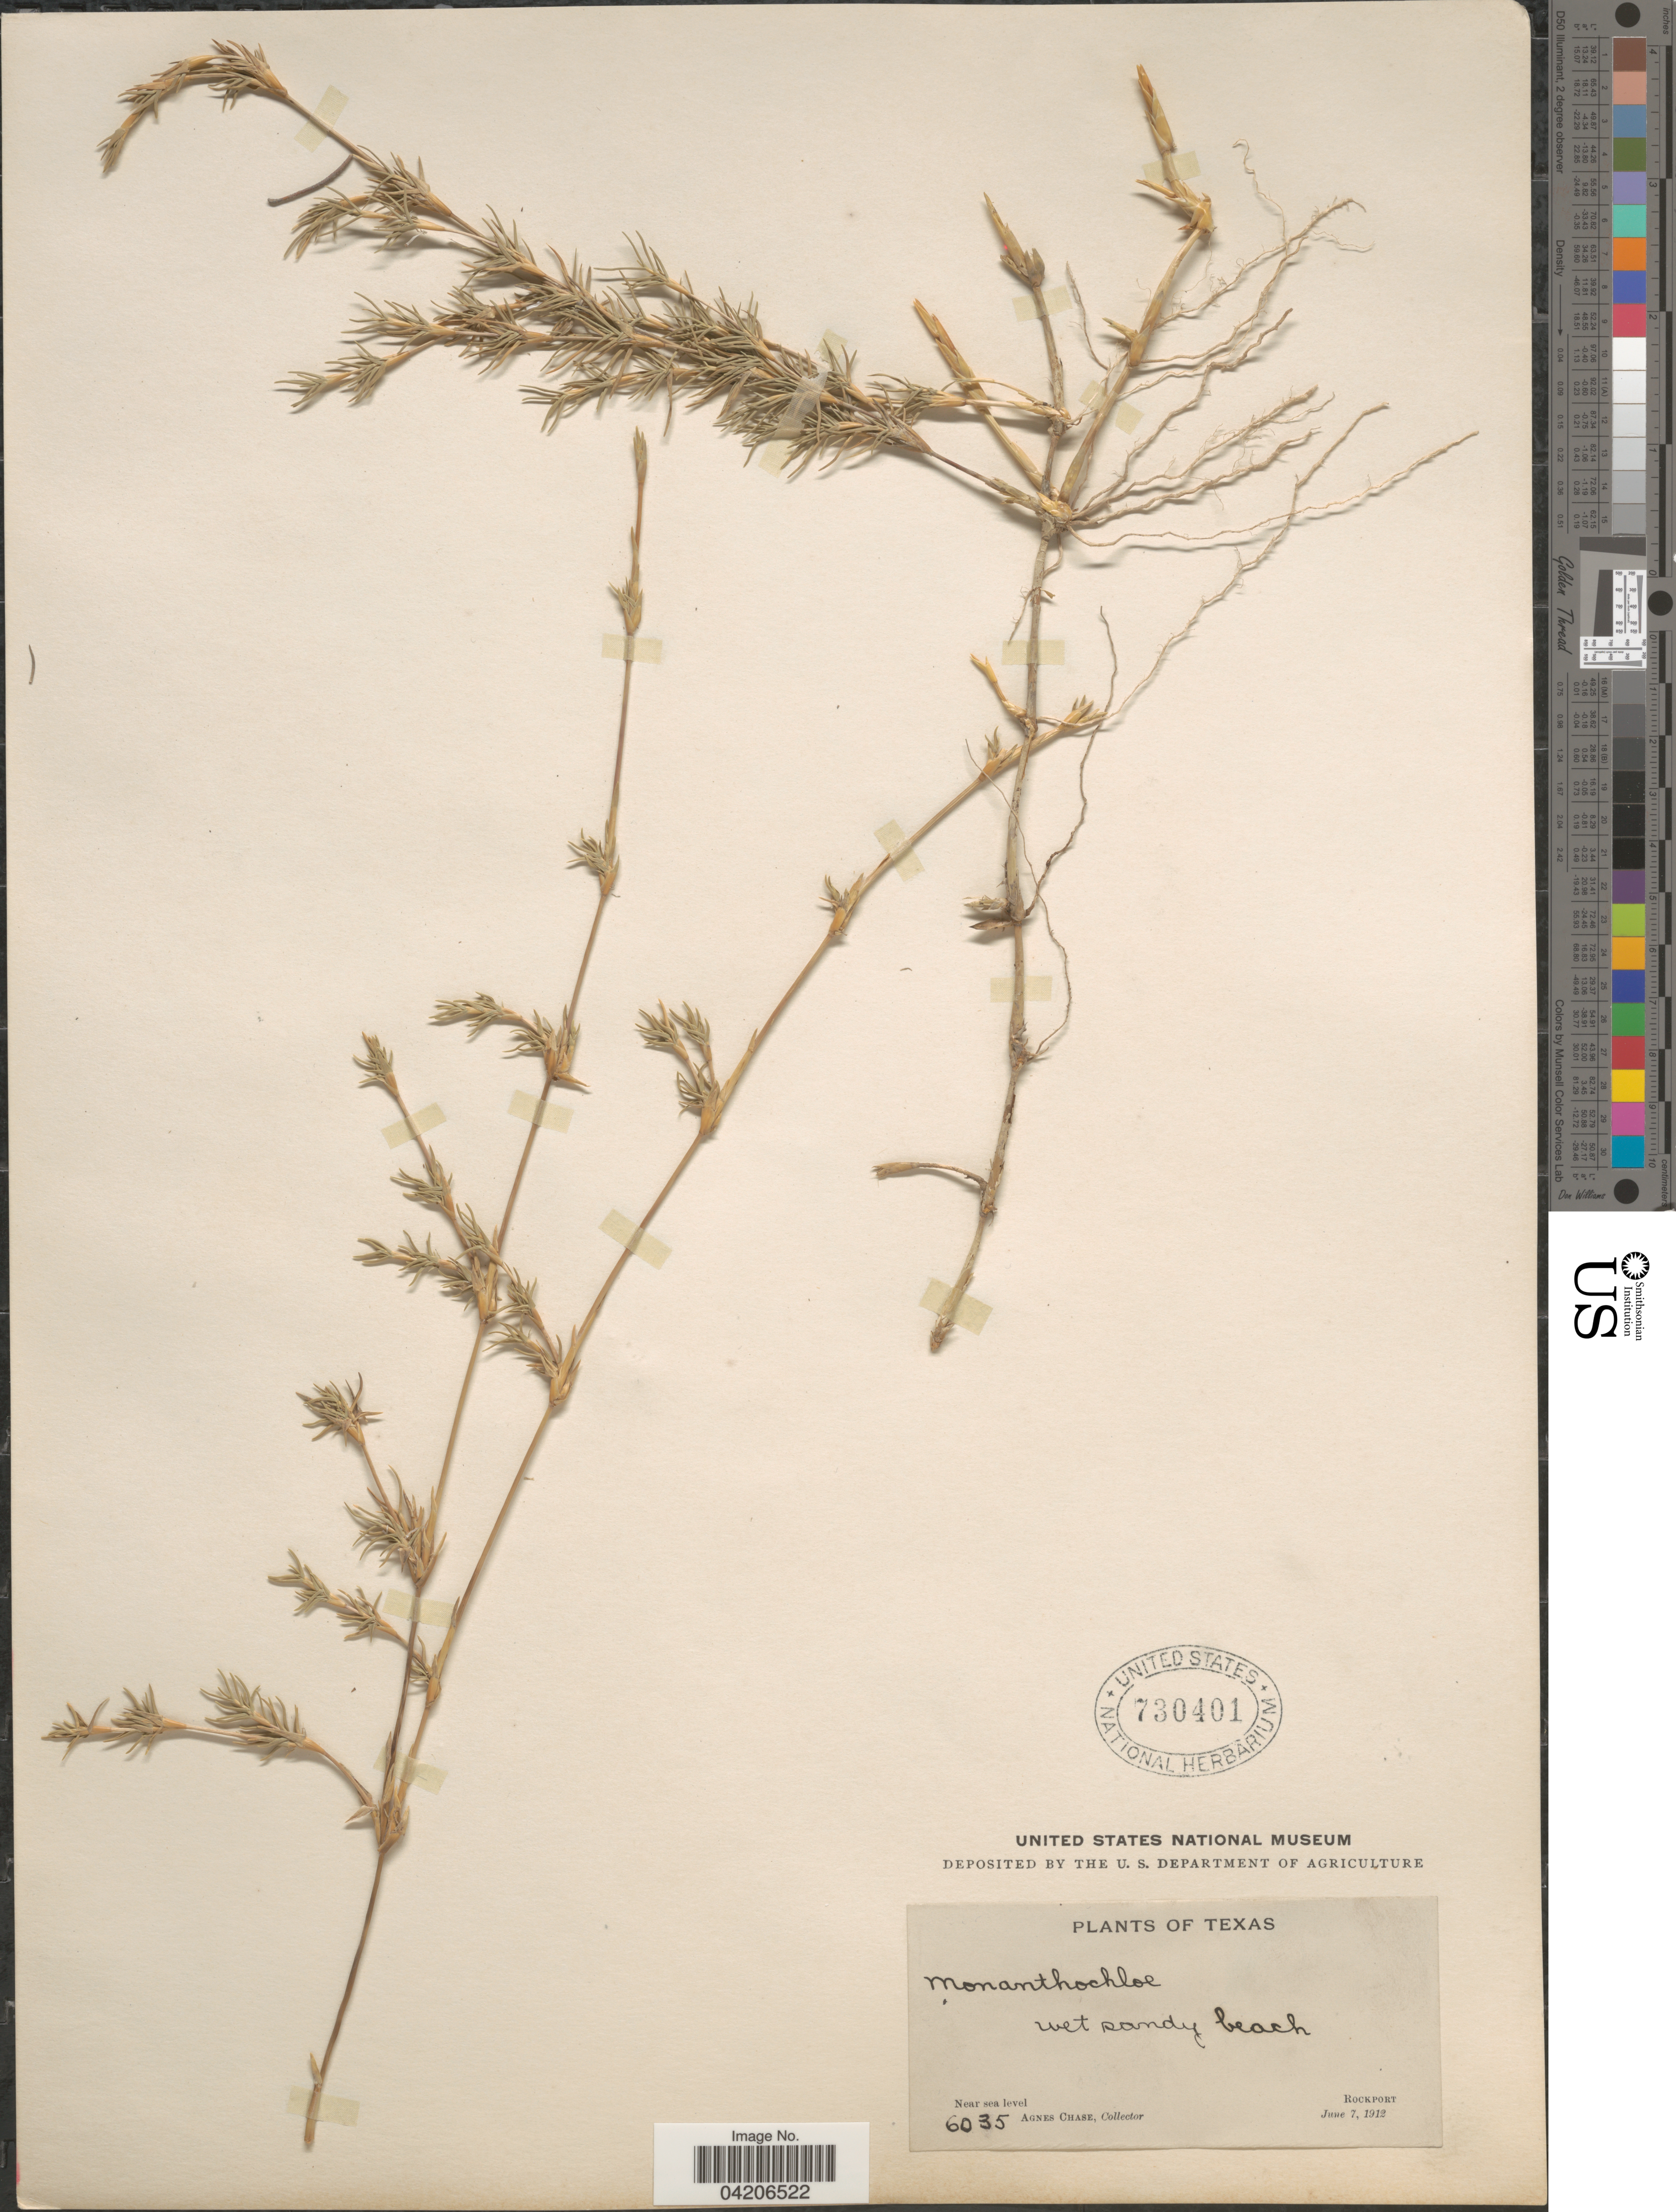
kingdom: Plantae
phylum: Tracheophyta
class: Liliopsida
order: Poales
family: Poaceae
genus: Distichlis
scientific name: Distichlis littoralis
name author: (Engelm.) H.L. Bell & Columbus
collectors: A. Chase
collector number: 6035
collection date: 1912-06-07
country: United States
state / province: Texas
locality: Rockport.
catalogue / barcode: US 730401